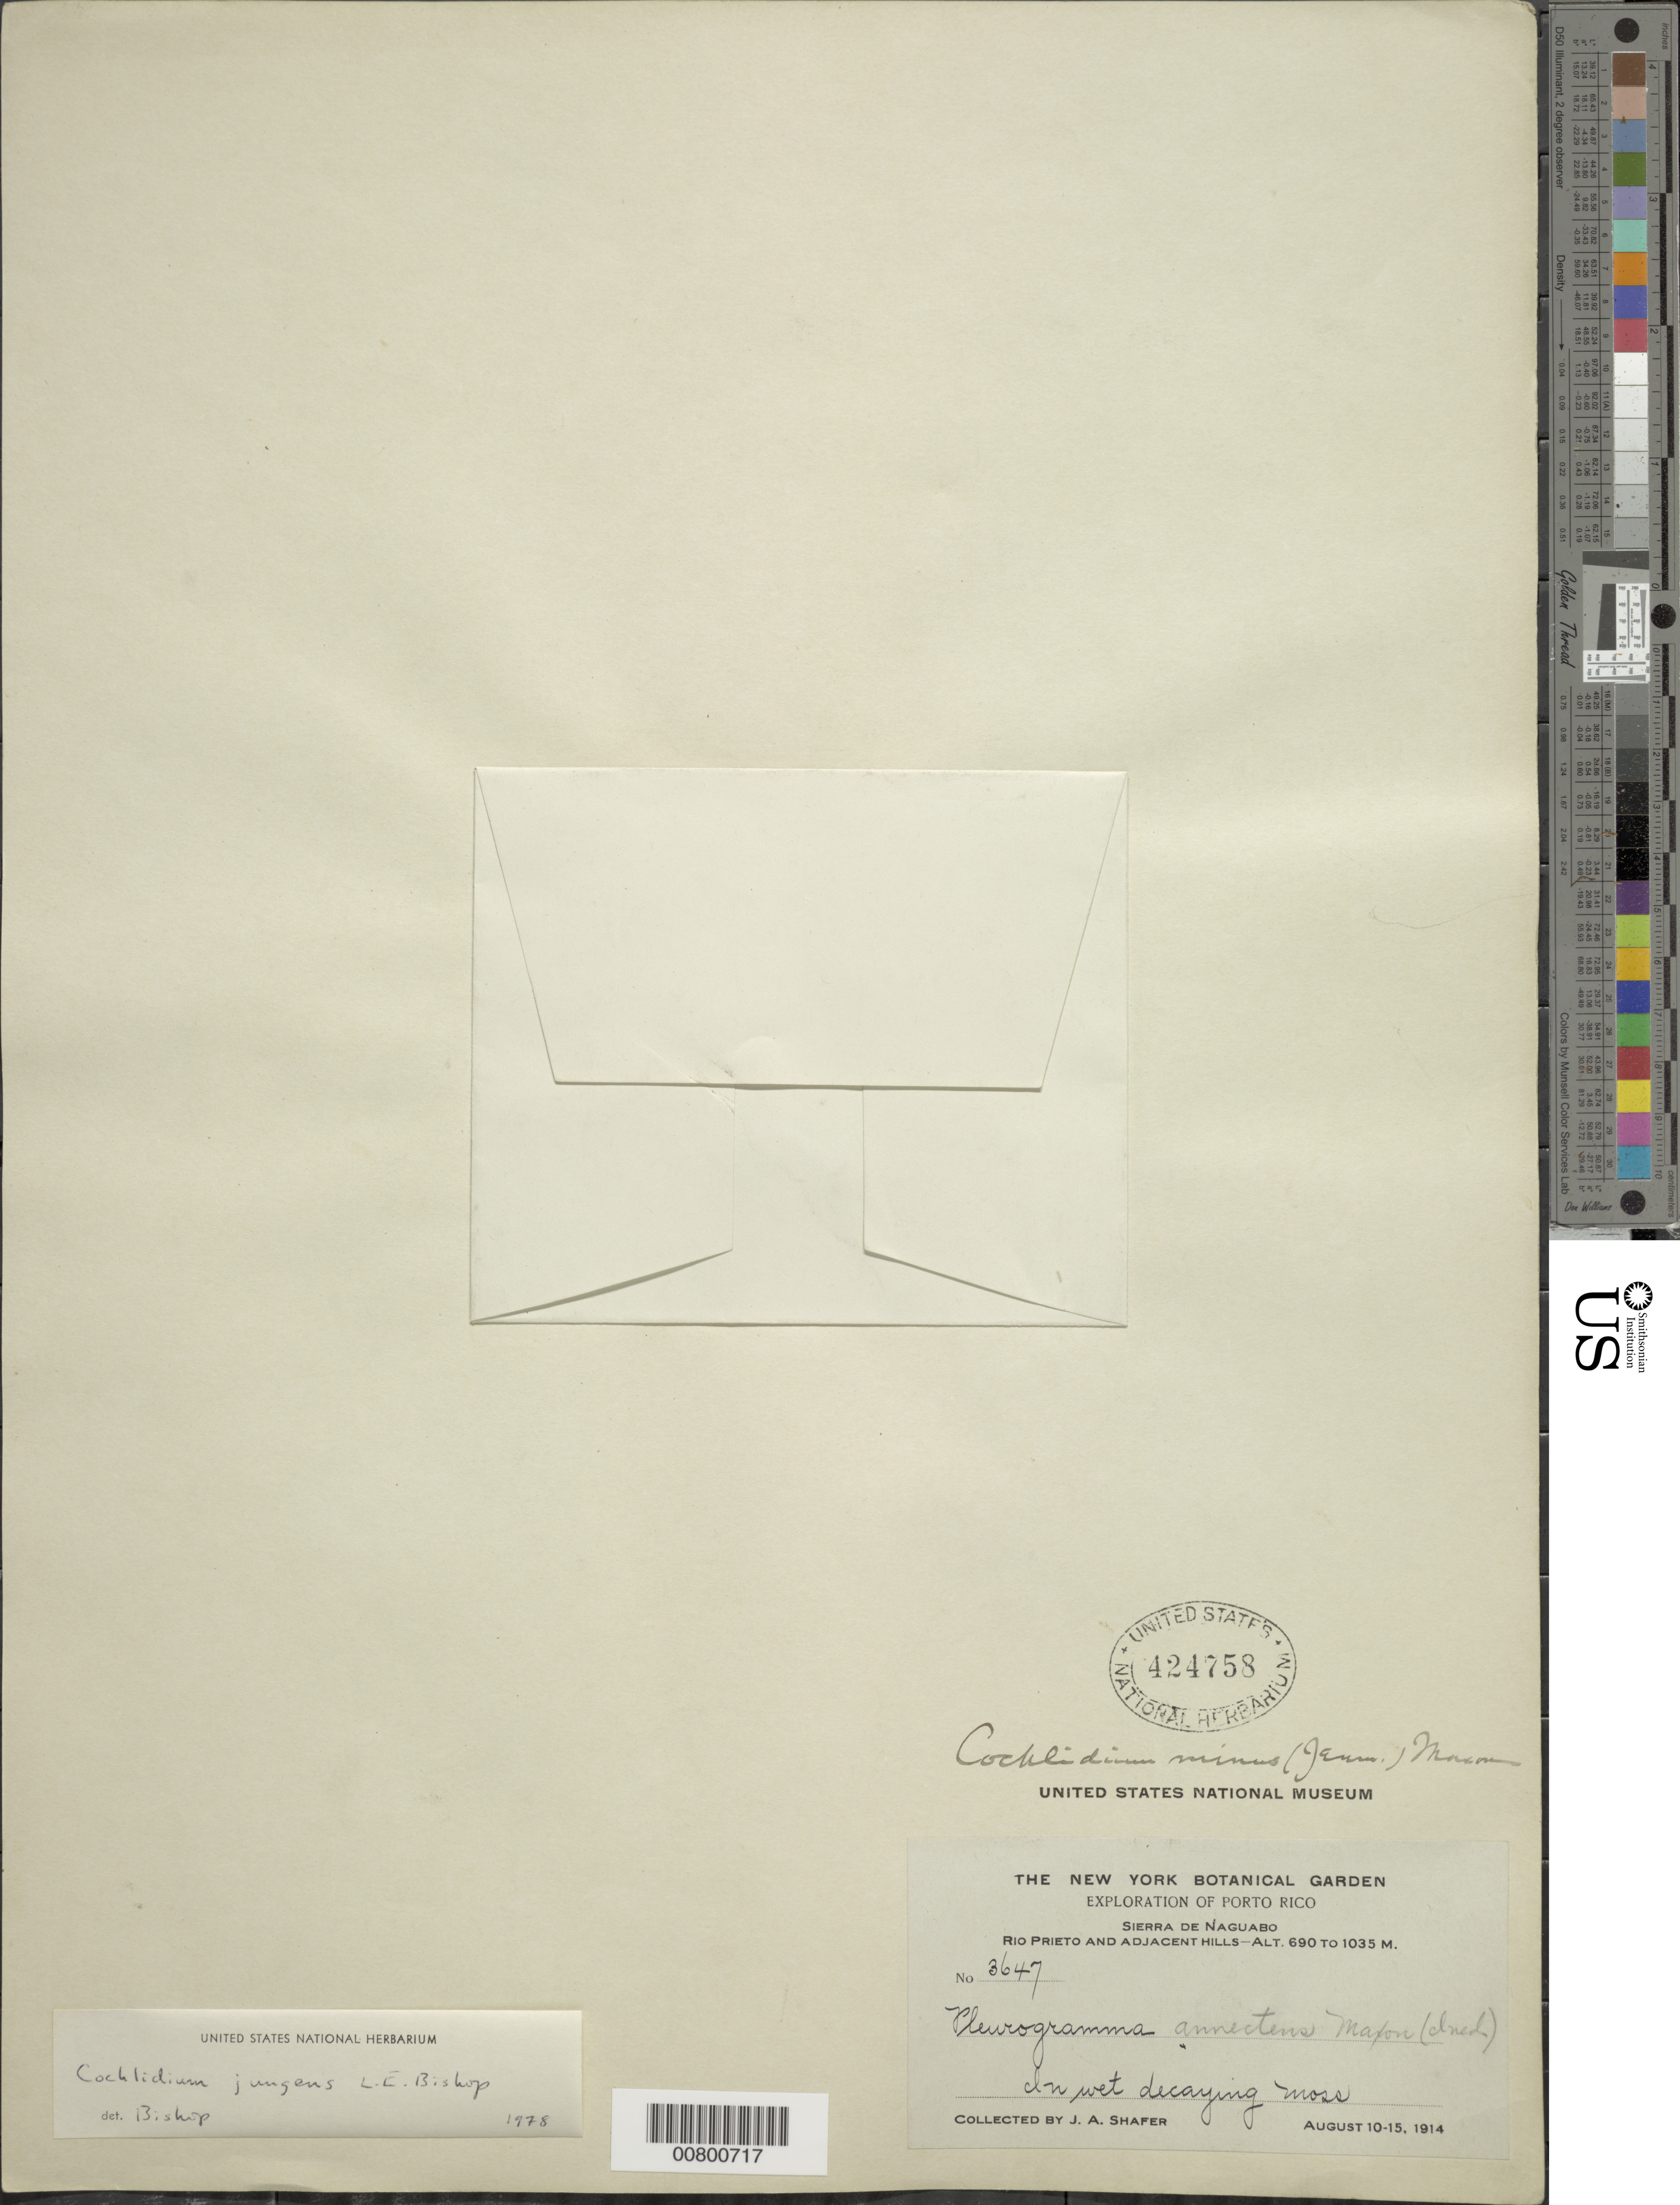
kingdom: Plantae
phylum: Tracheophyta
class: Polypodiopsida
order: Polypodiales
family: Polypodiaceae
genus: Cochlidium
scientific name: Cochlidium jungens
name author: L.E. Bishop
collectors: J. A. Shafer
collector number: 3647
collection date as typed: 10 Aug 1914 to 15 Aug 1914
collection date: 1914-08-10/1914-08-15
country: Puerto Rico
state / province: Naguabo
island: Puerto Rico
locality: Sierra de naguabo, Rio Prieto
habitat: In wet decaying moss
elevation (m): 690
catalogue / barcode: US 424758